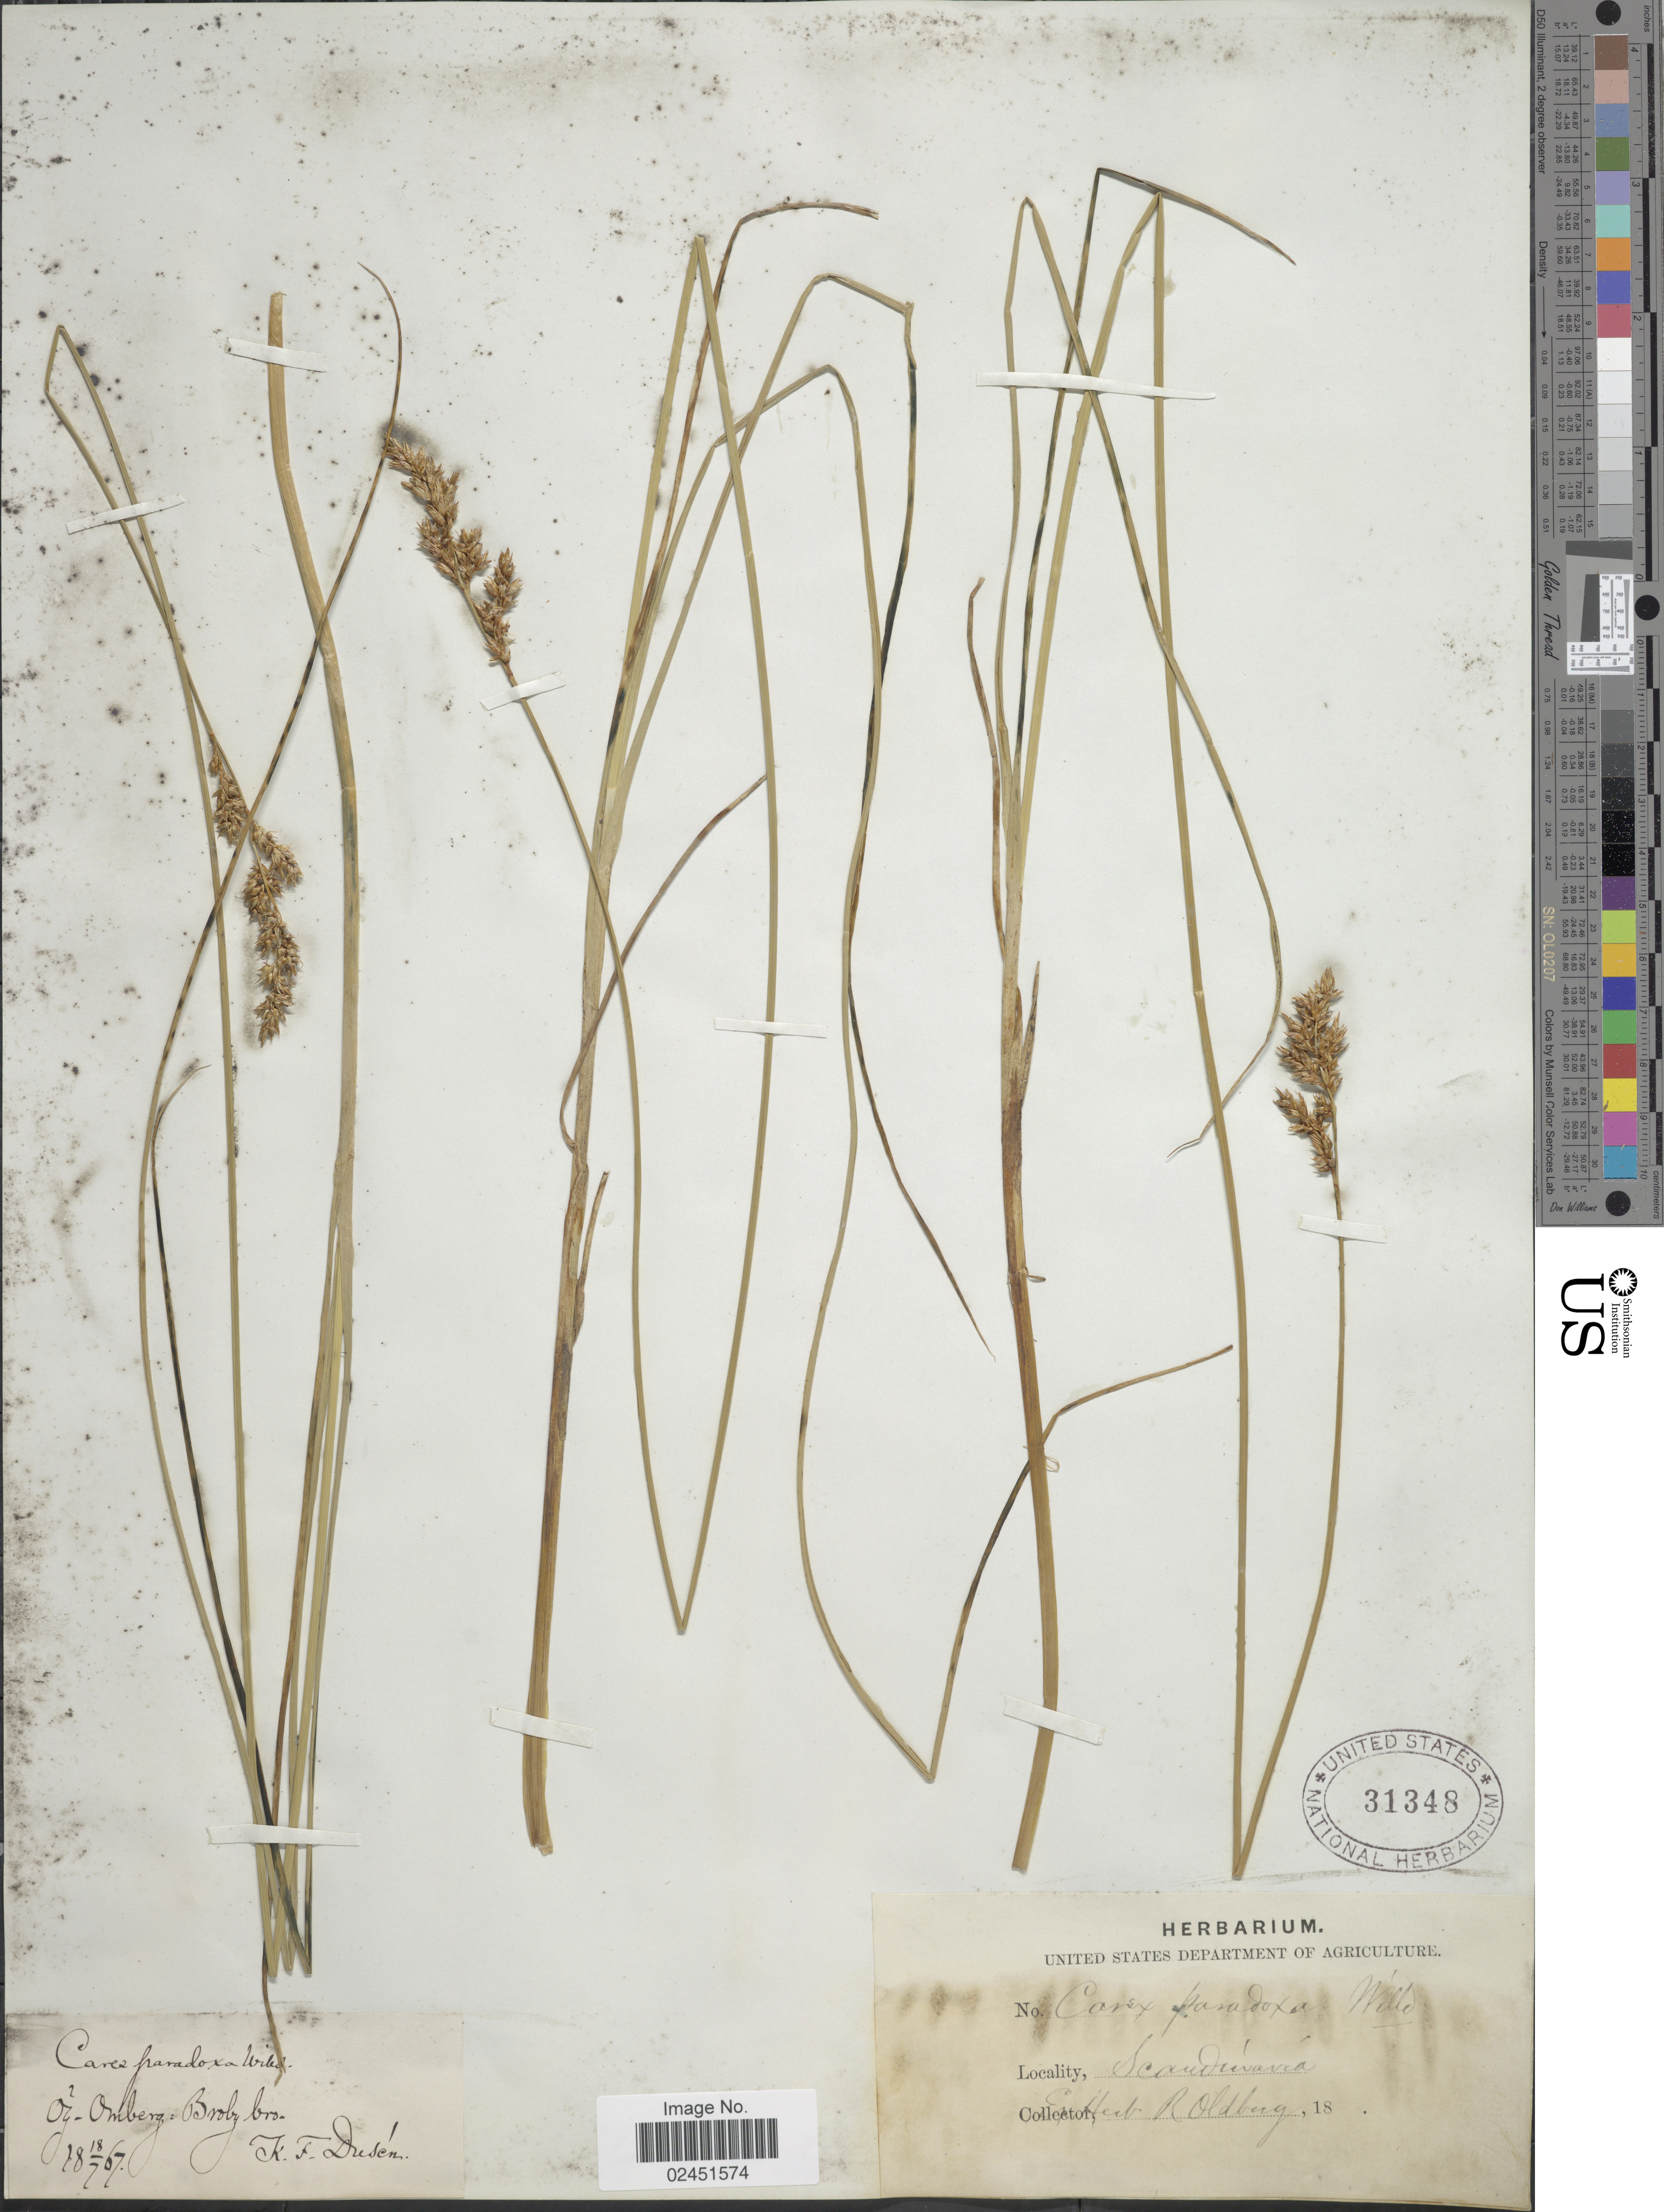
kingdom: Plantae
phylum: Tracheophyta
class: Liliopsida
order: Poales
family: Cyperaceae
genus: Carex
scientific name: Carex appropinquata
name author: Schumach.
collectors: K. Dusén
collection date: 1867-07-18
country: Sweden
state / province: Östergötland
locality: OG- Omberg: Broby bro. Scandanavia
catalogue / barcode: US 31348